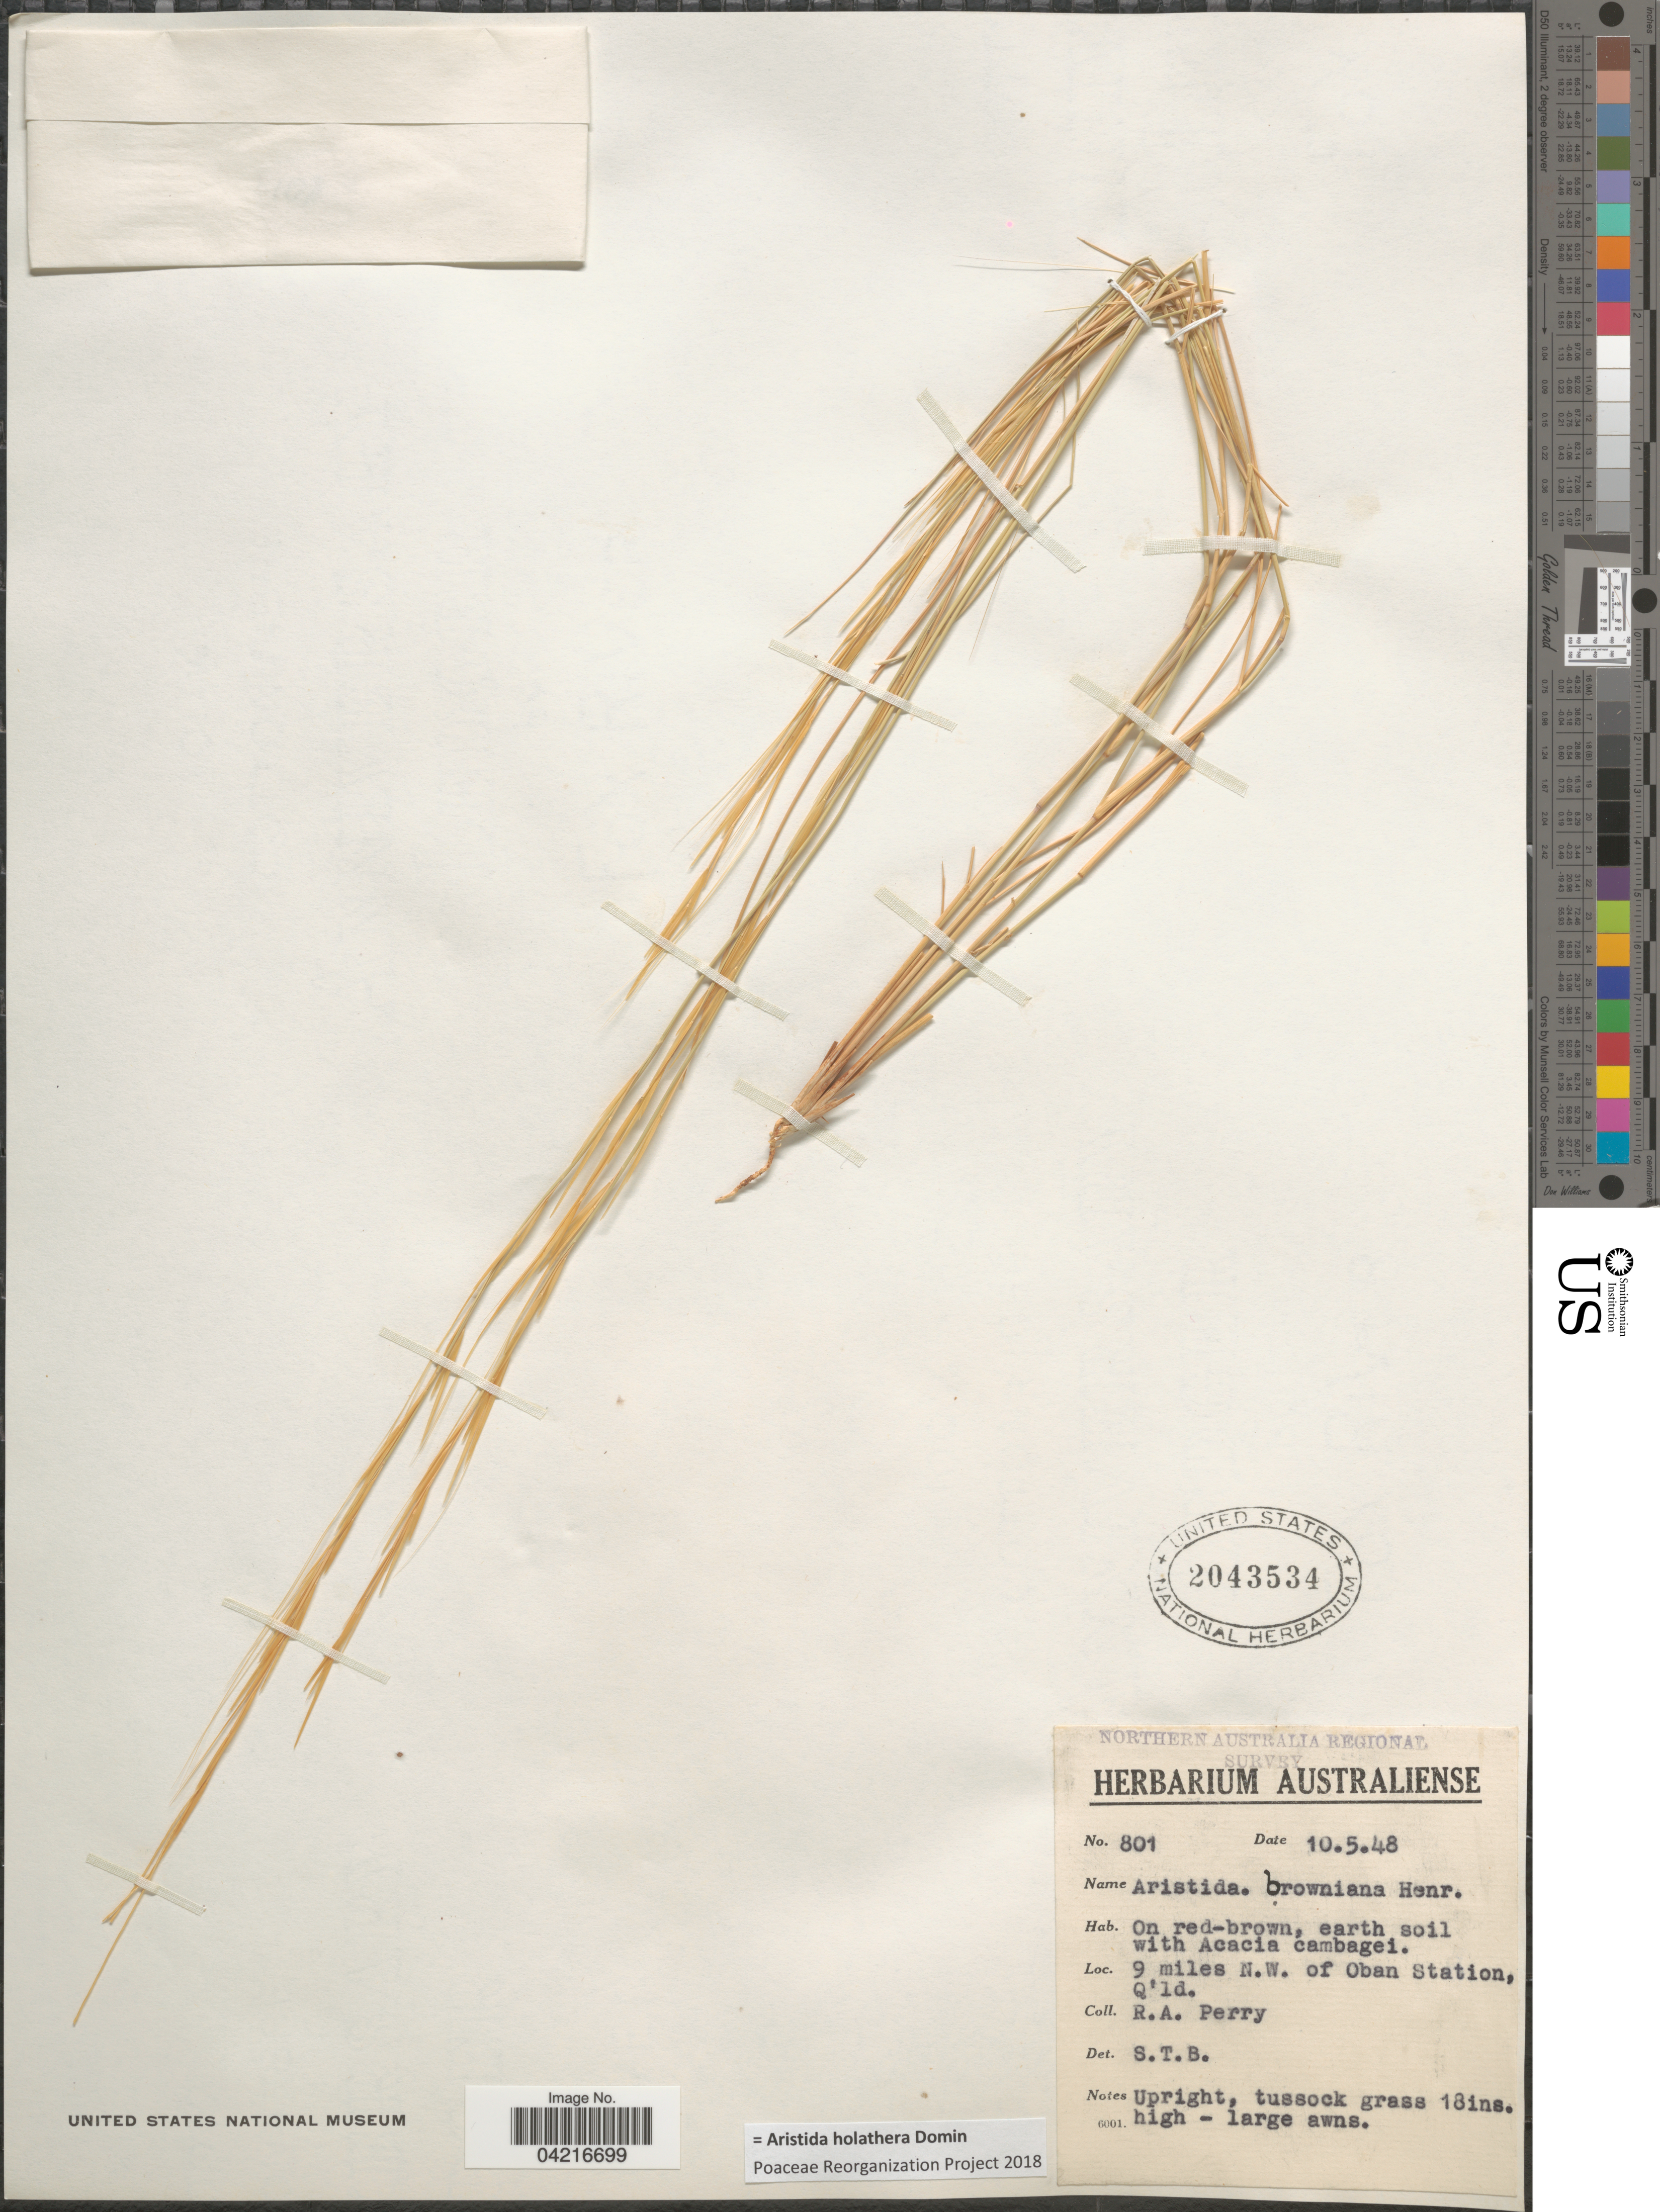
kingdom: Plantae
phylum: Tracheophyta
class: Liliopsida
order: Poales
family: Poaceae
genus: Aristida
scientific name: Aristida holathera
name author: Domin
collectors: Perry, R. A.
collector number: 801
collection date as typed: Transcribed d/m/y: 10/5/48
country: Australia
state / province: Queensland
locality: Northern Australia Regional Survey. 9 miles N.W. of Oban Station.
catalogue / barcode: US 2043534